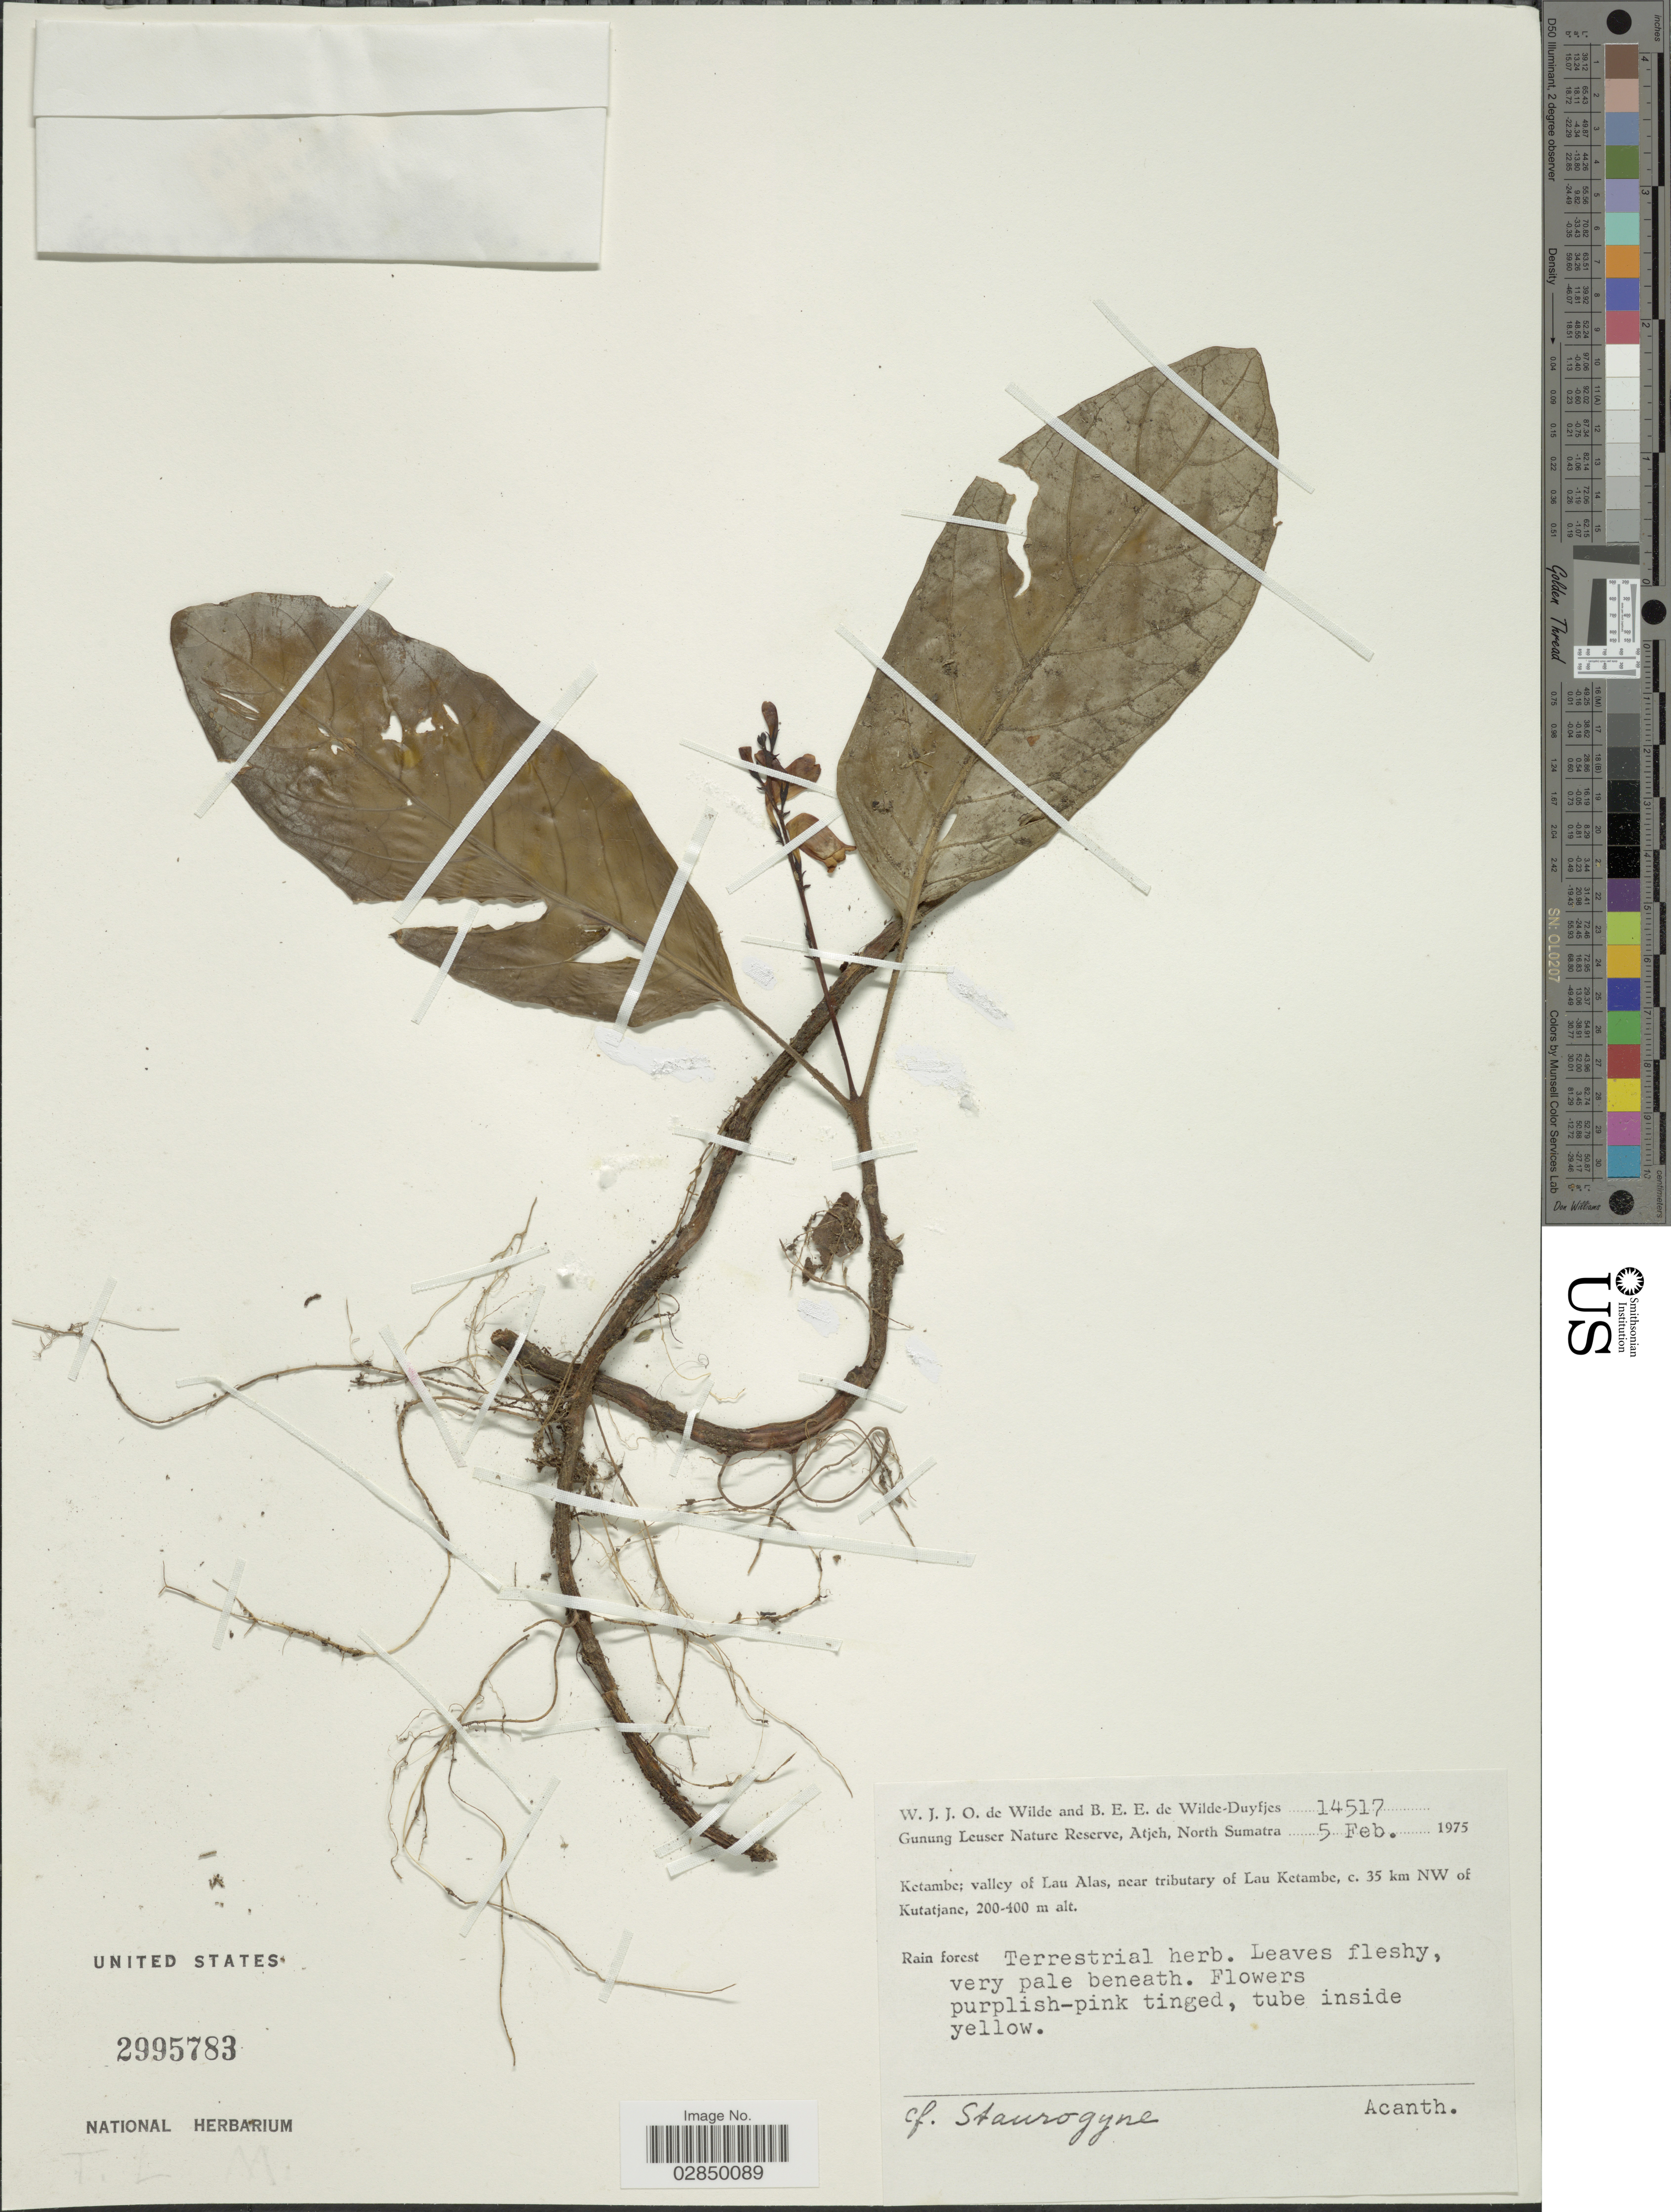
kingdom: Plantae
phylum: Tracheophyta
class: Magnoliopsida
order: Lamiales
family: Acanthaceae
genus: Staurogyne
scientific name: Staurogyne sp.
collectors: W. J. de Wilde & B. E. de Wilde-Duyfjes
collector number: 14517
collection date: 1975-02-05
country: Indonesia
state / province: Sumatra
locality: Gunung Leuser Nature Reserve, Atjeh, North Sumatra. Ketambe; valley of Lau Alas, near tributary of Lau Ketambe, c. 35 km NW of Kutatjane.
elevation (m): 200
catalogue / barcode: US 2995783